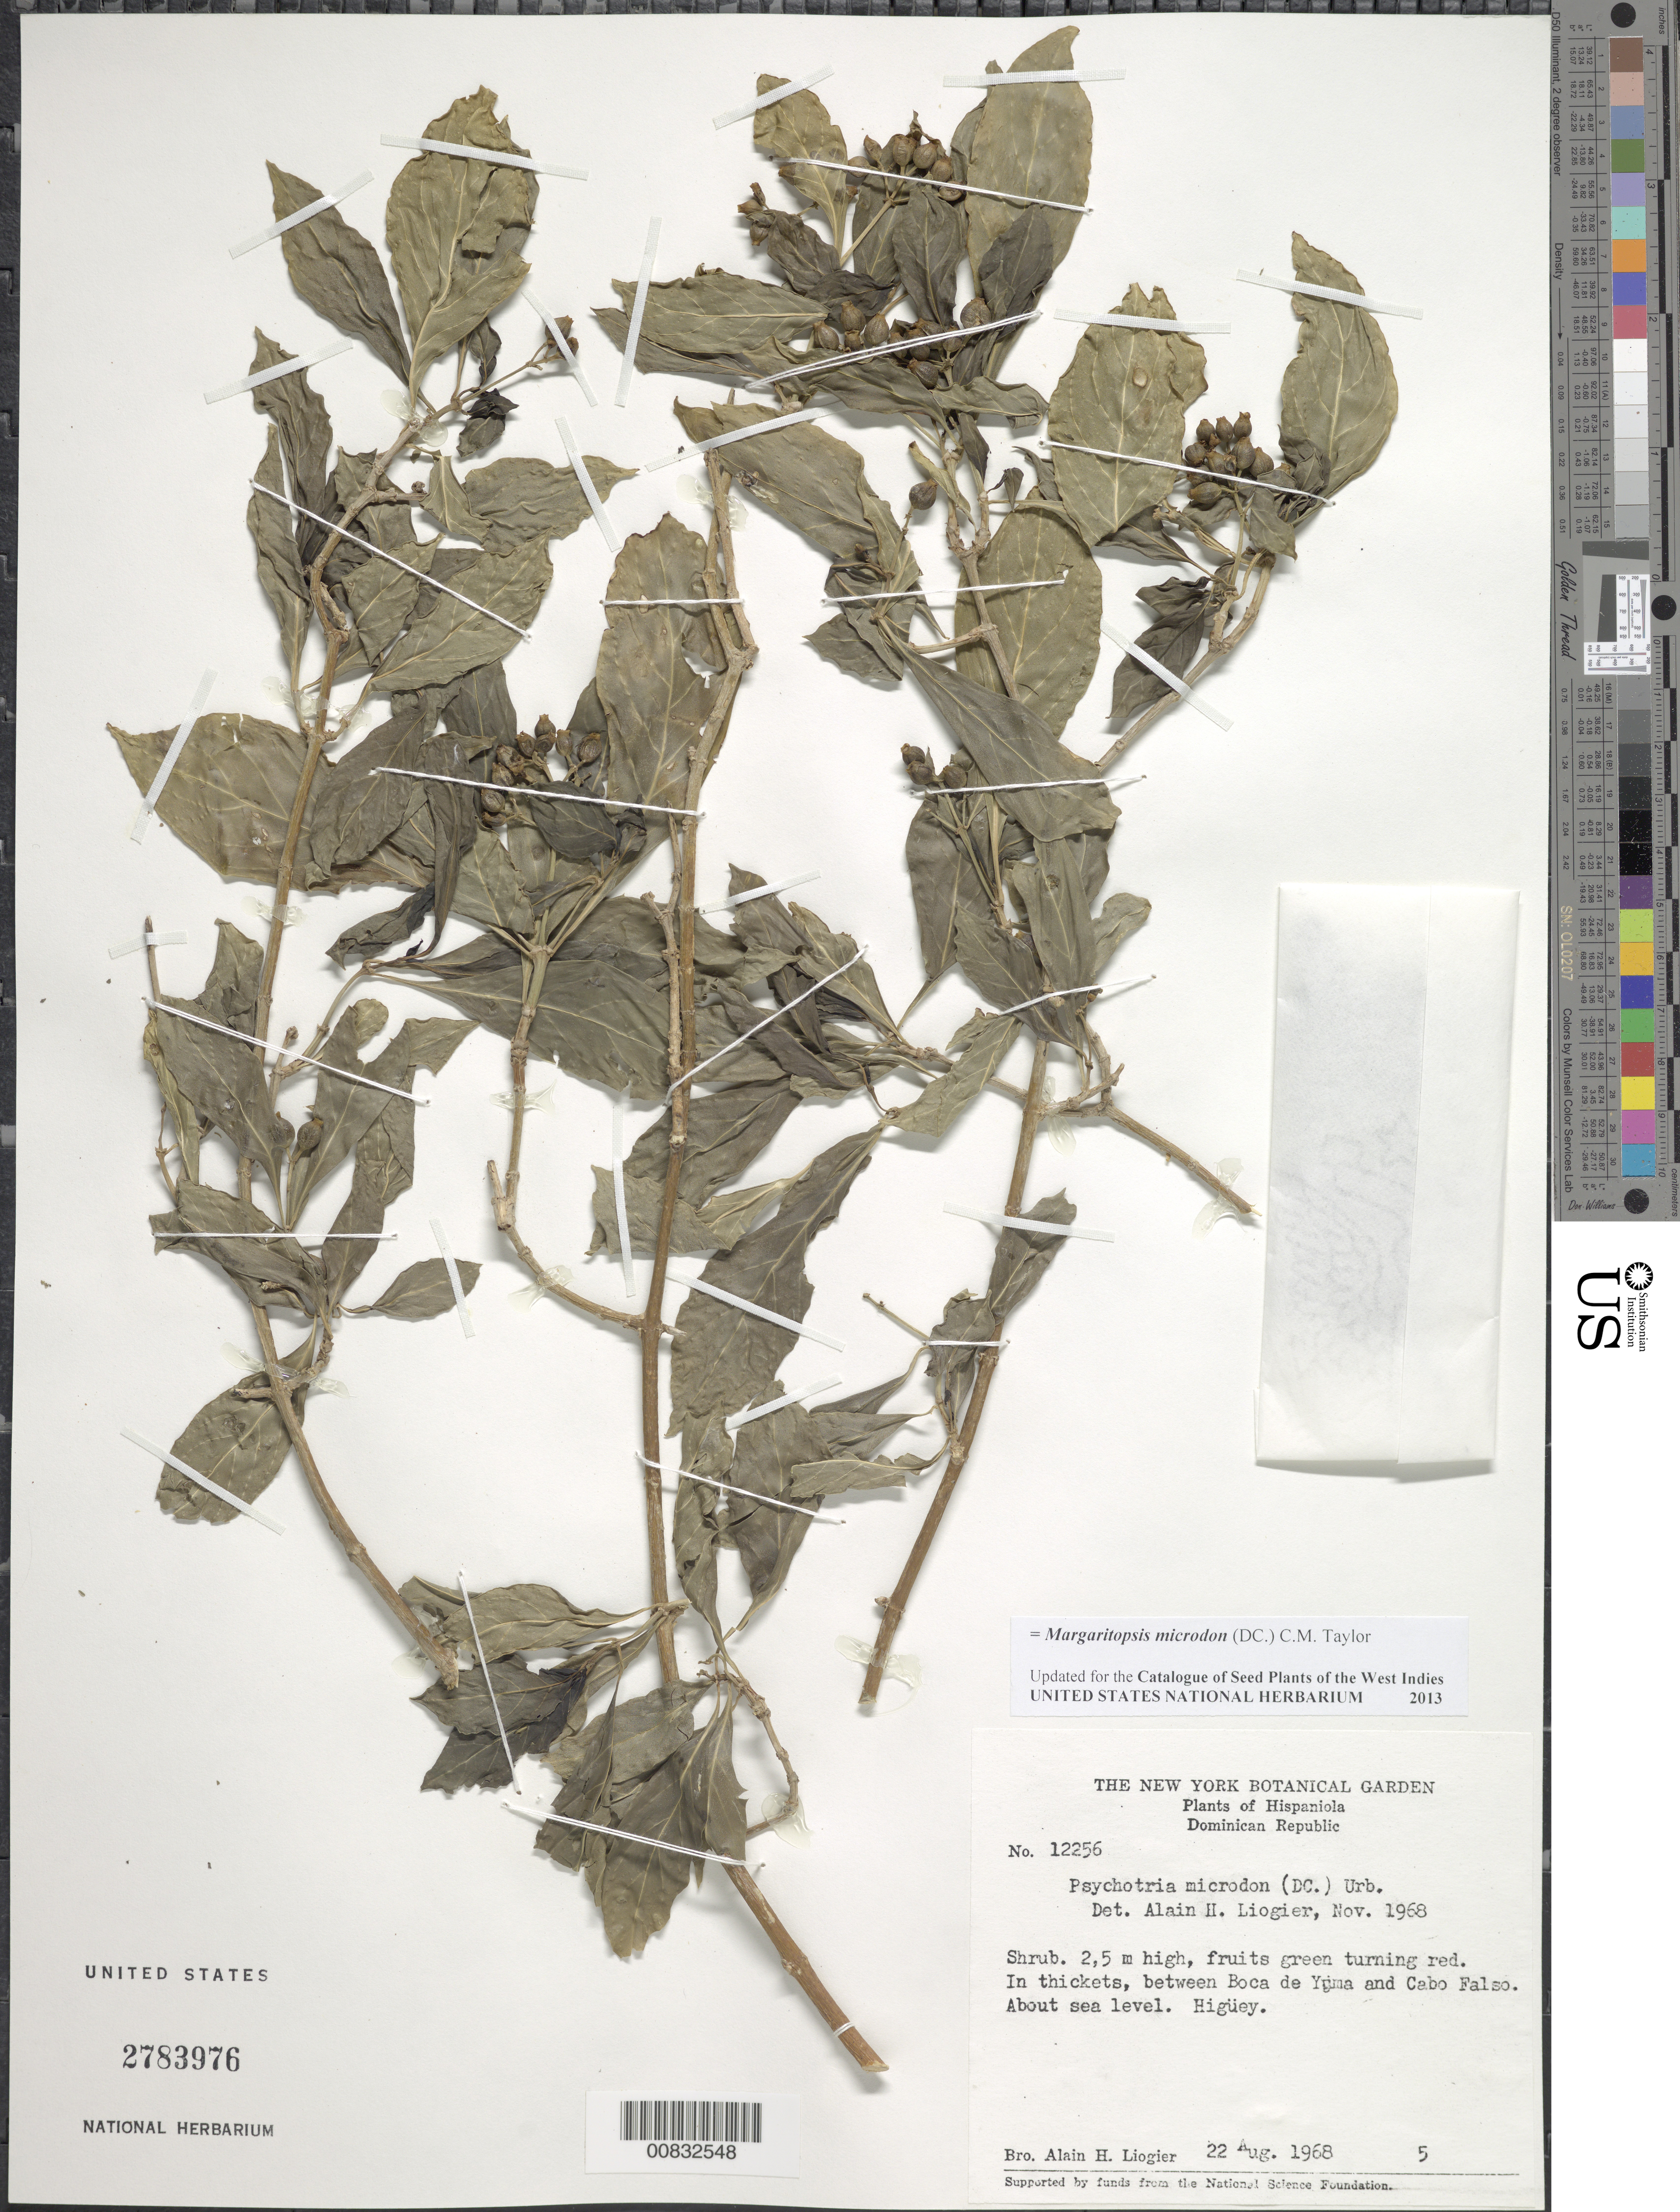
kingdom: Plantae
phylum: Tracheophyta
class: Magnoliopsida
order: Gentianales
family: Rubiaceae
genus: Margaritopsis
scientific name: Margaritopsis microdon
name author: (DC.) C.M. Taylor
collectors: A. H. Liogier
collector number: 12256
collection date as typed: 22 Aug 1968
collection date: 1968-08-22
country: Dominican Republic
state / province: El Seibo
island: Hispaniola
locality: Between Boca de Yuma and Cabo Falso, Higüey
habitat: In thickets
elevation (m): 0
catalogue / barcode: US 2783976